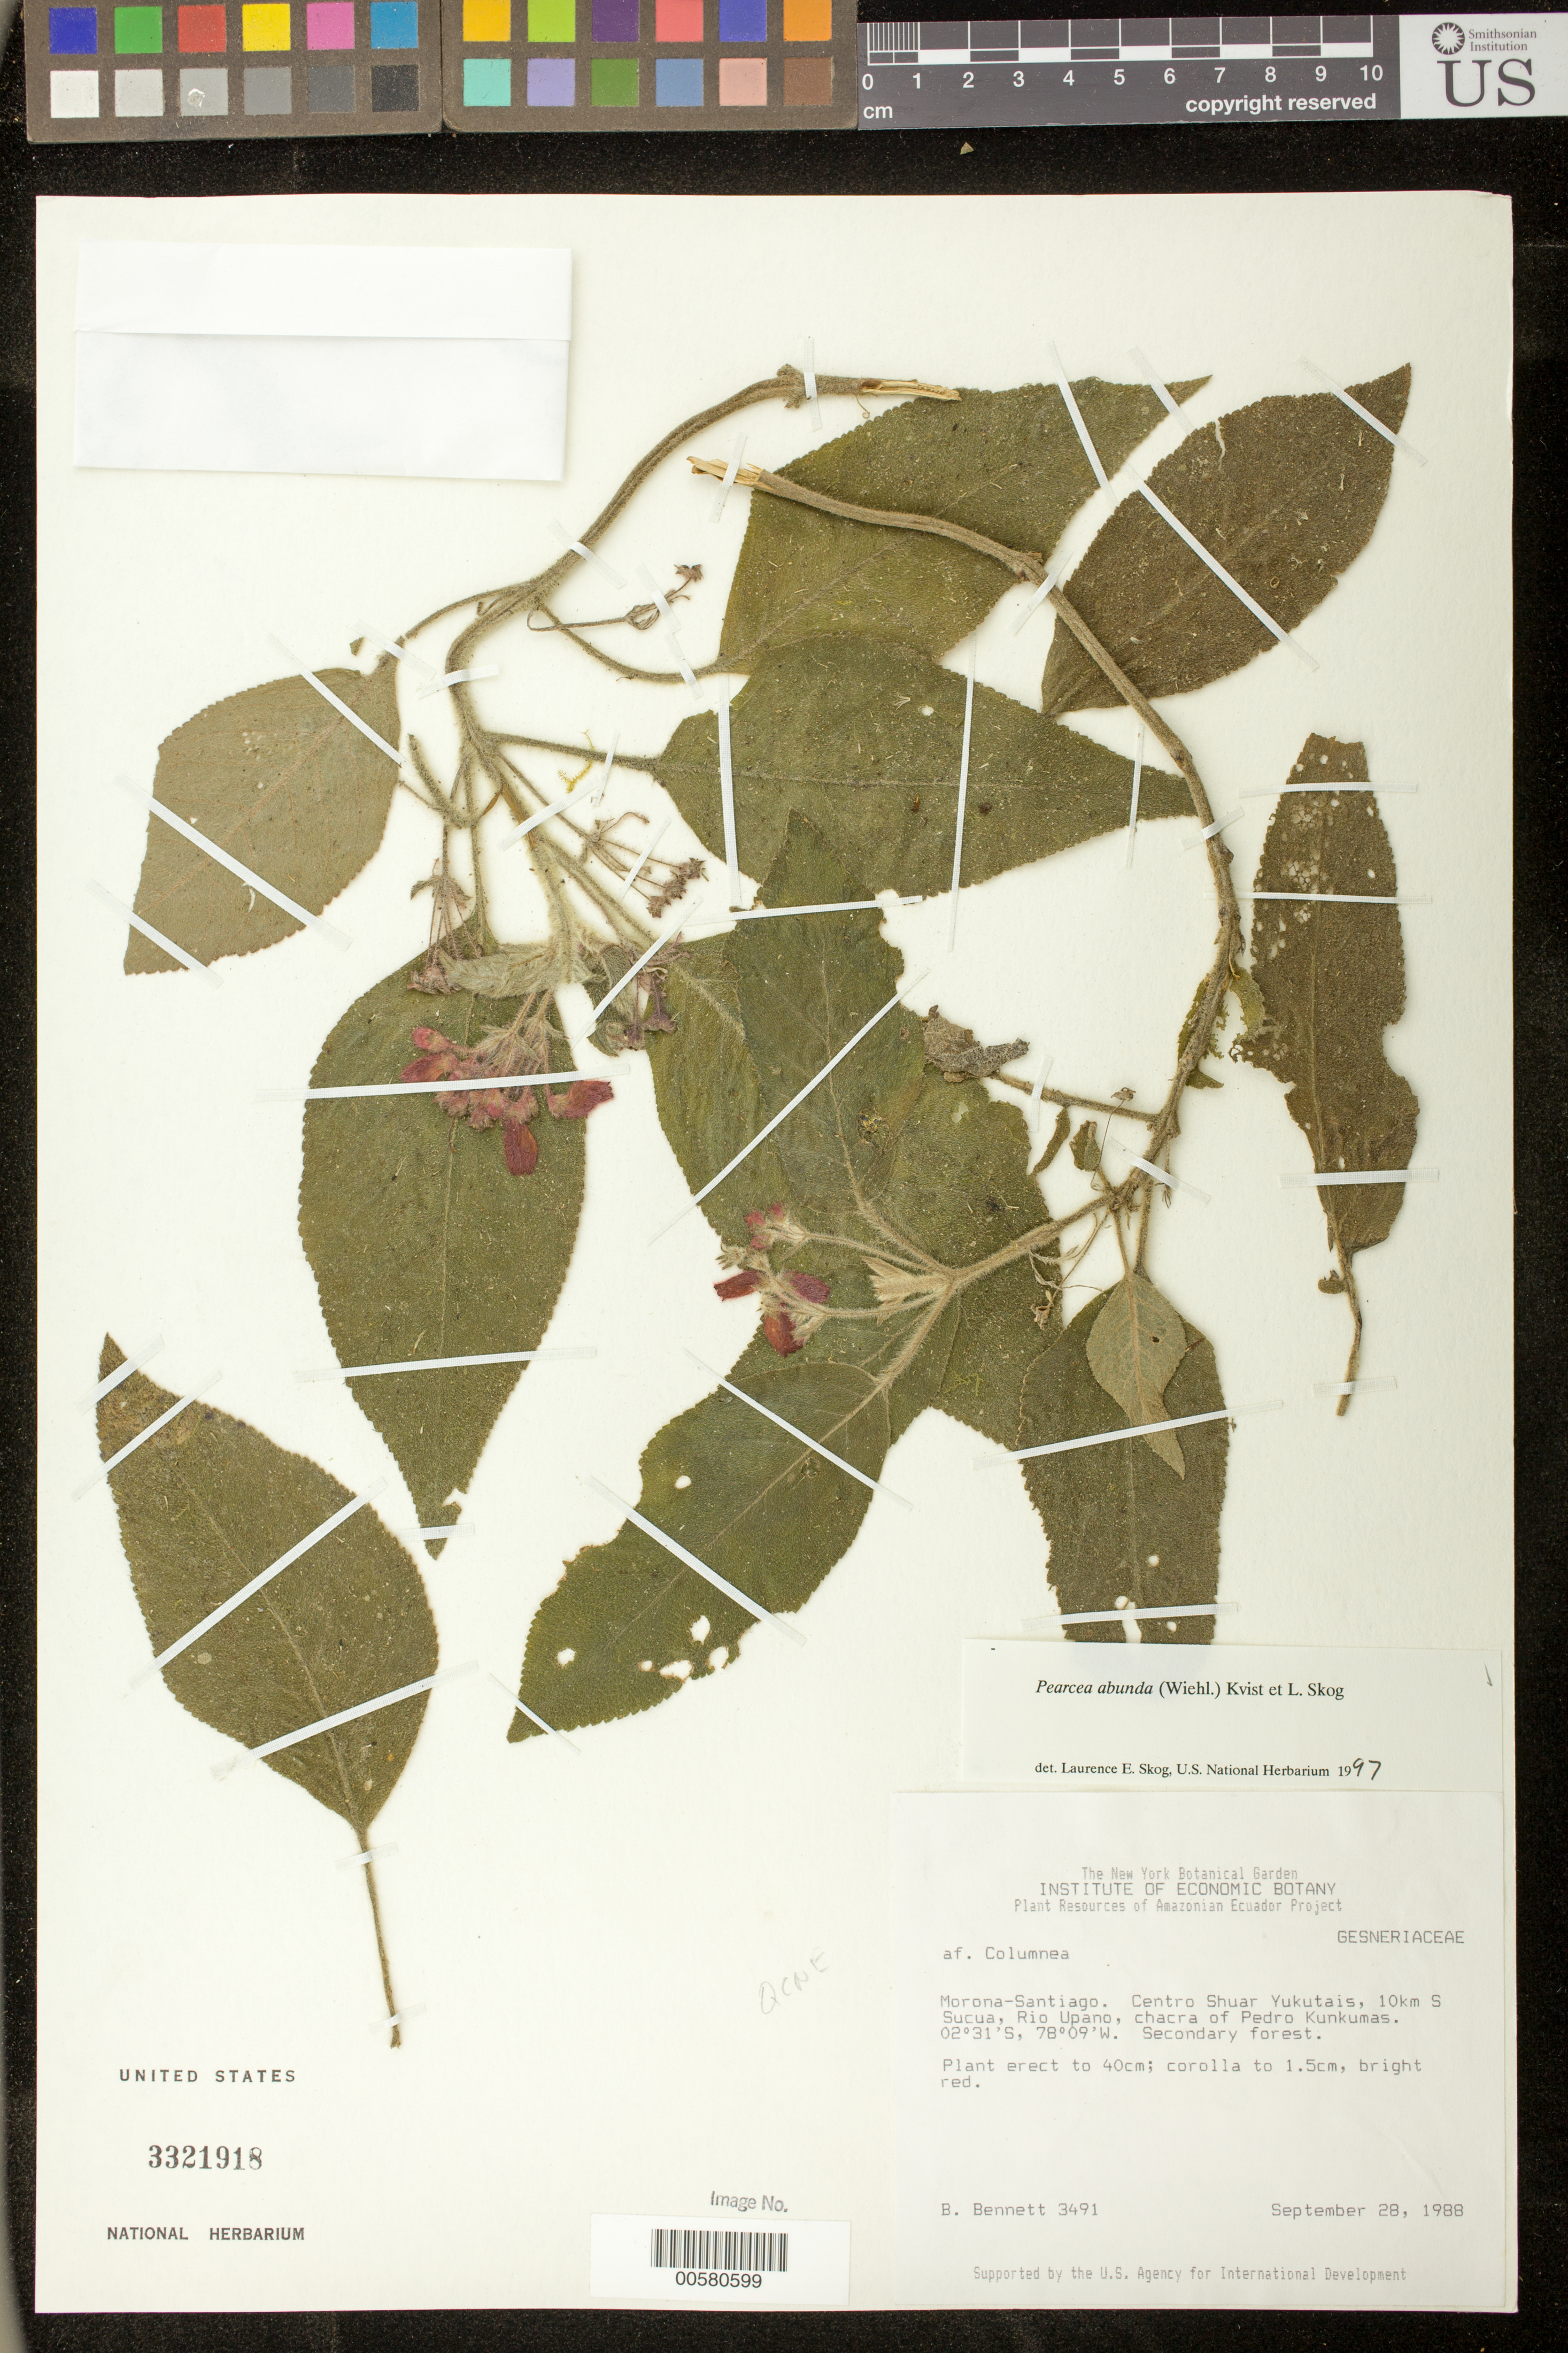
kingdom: Plantae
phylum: Tracheophyta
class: Magnoliopsida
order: Lamiales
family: Gesneriaceae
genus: Pearcea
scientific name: Pearcea abunda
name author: (Wiehler) L.P. Kvist & L.E. Skog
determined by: Clark, J. L., (SEL), The Marie Selby Botanical Garden (UNITED STATES)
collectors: B. Bennett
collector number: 3491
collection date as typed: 28 Sep 1988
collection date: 1988-09-28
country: Ecuador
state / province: Morona-Santiago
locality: Centro Shuar Yukutais, 10 km S of Sucua, Rio Upano, chacra of Pedro Kunkumas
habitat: Secondary forest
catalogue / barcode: US 3321918